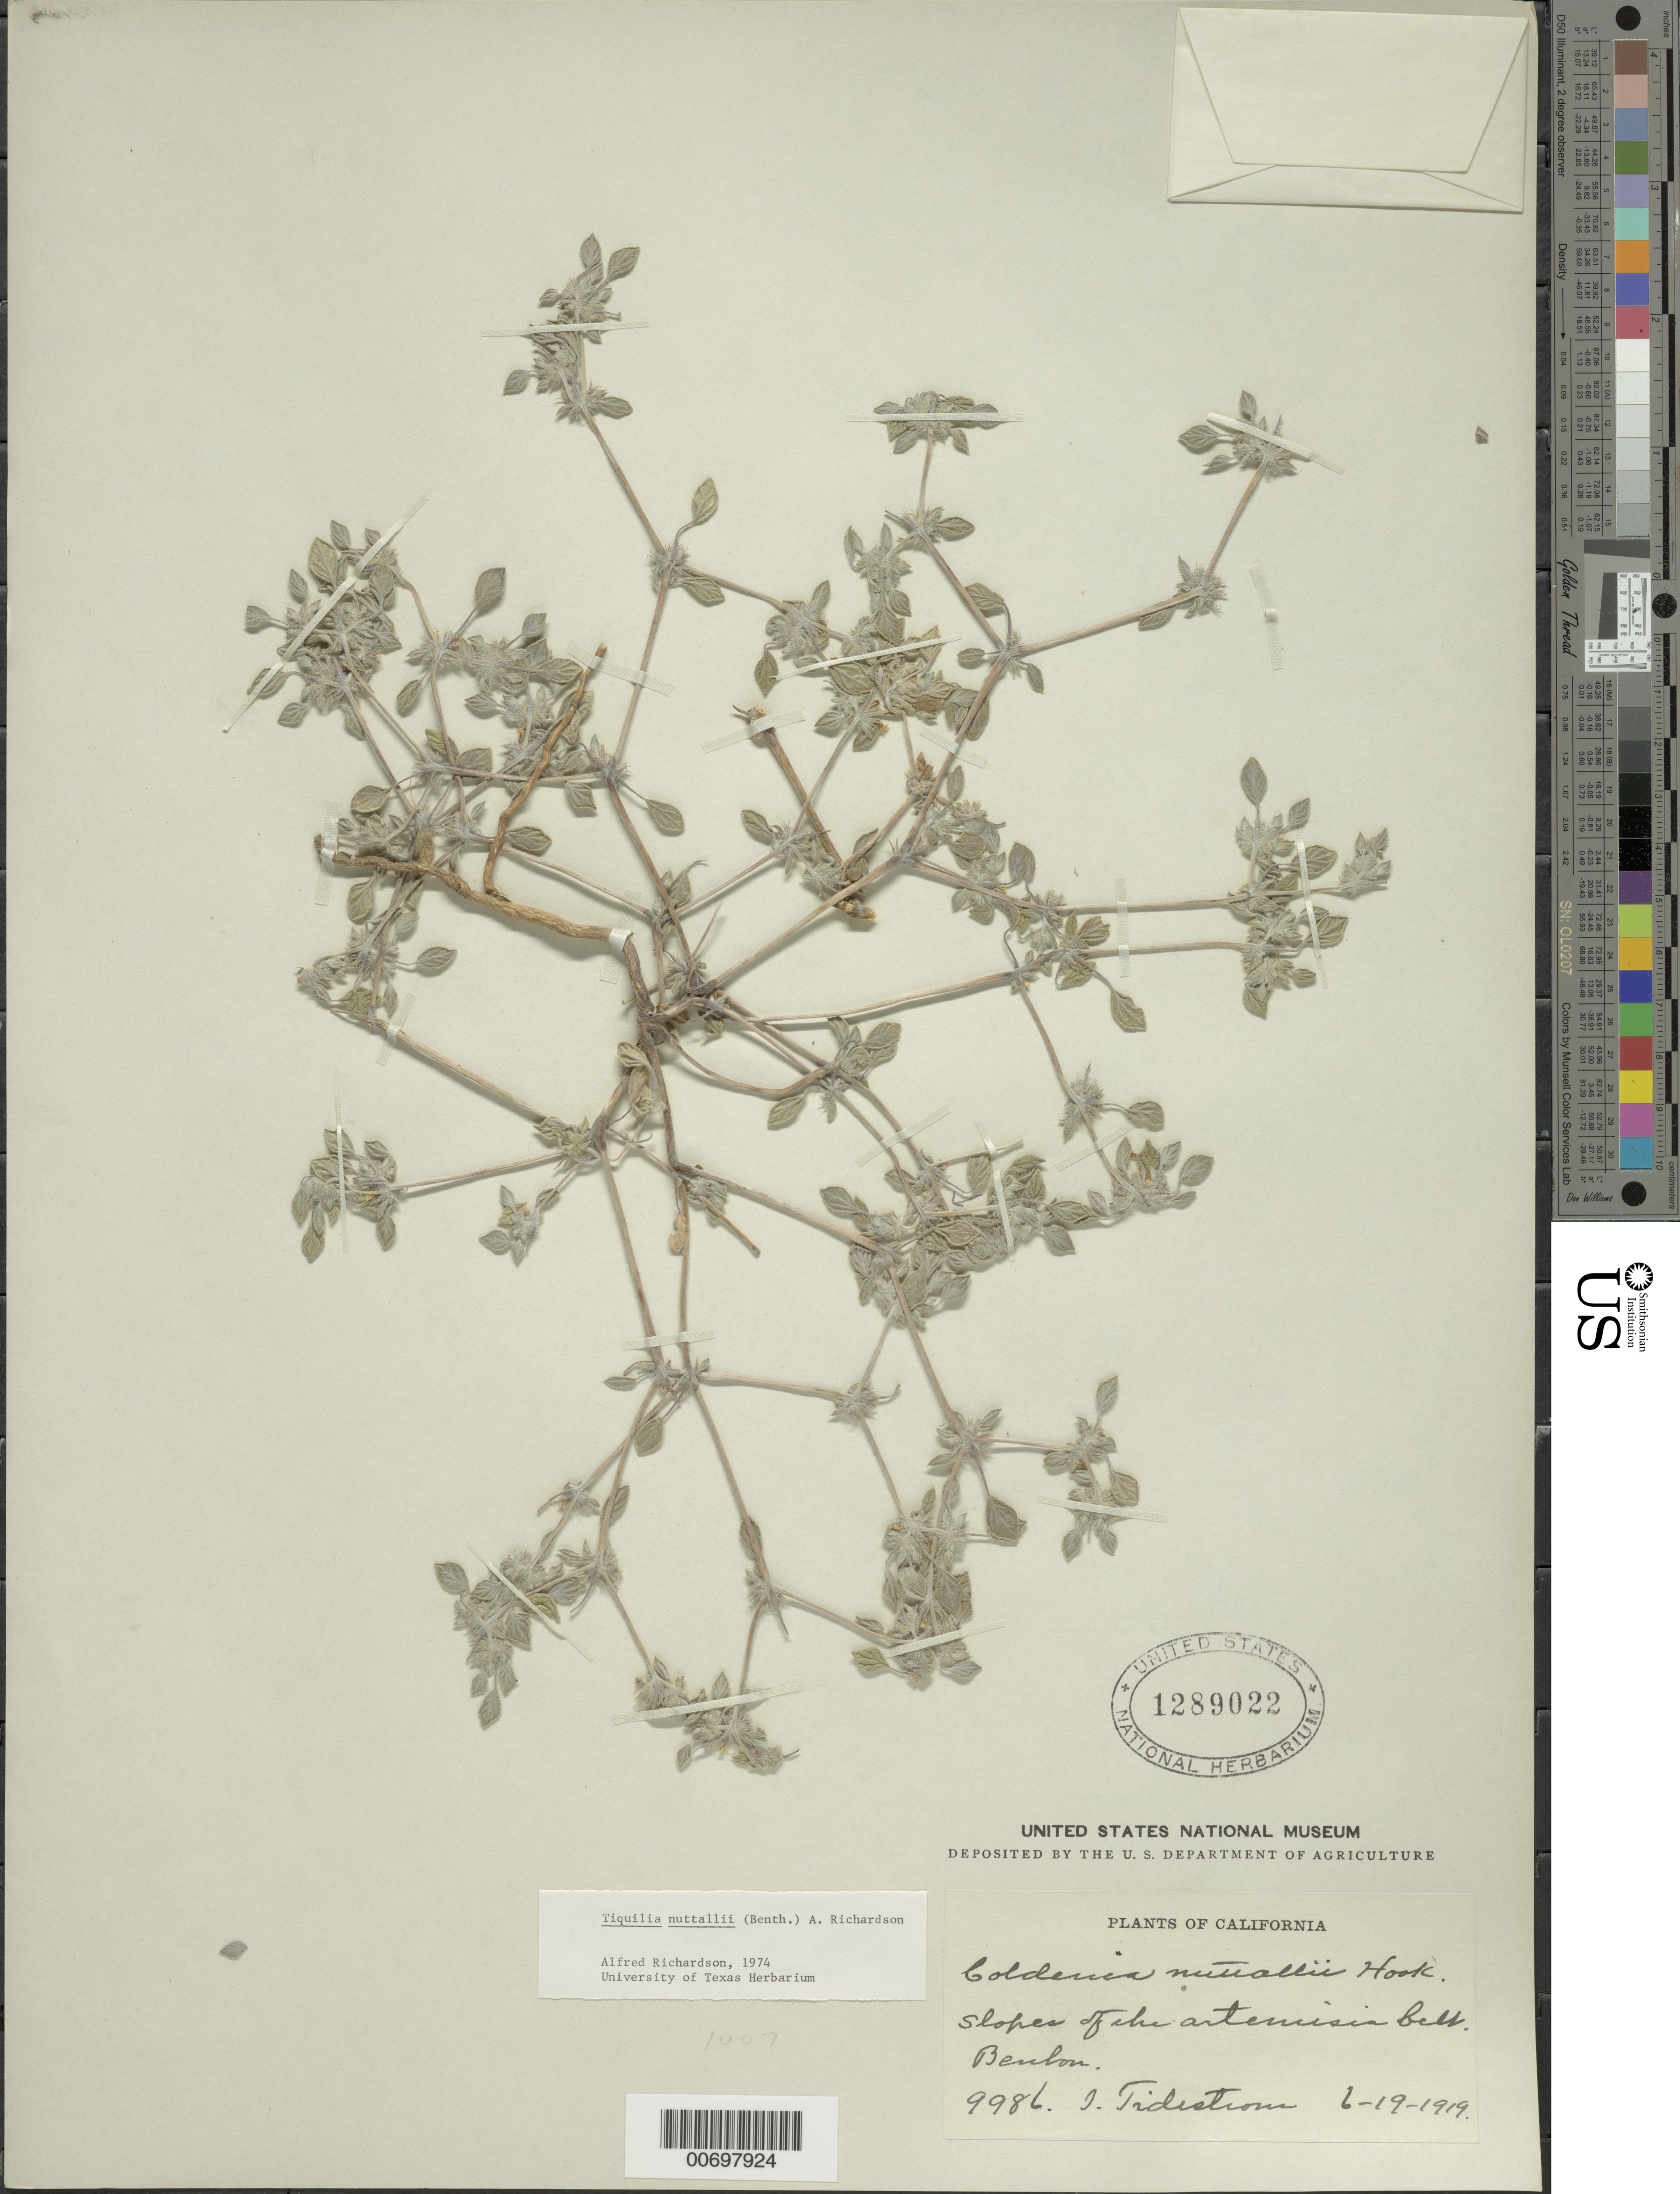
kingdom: Plantae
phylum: Tracheophyta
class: Magnoliopsida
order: Boraginales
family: Ehretiaceae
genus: Tiquilia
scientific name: Tiquilia nuttallii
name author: (Hook.) A.T. Richardson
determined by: Richardson, A. T.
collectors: I. F. Tidestrom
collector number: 9986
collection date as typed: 19 Jun 1919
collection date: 1919-06-19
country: United States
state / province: California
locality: Slopes of the artemisia belt. Benlon.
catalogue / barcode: US 1289022